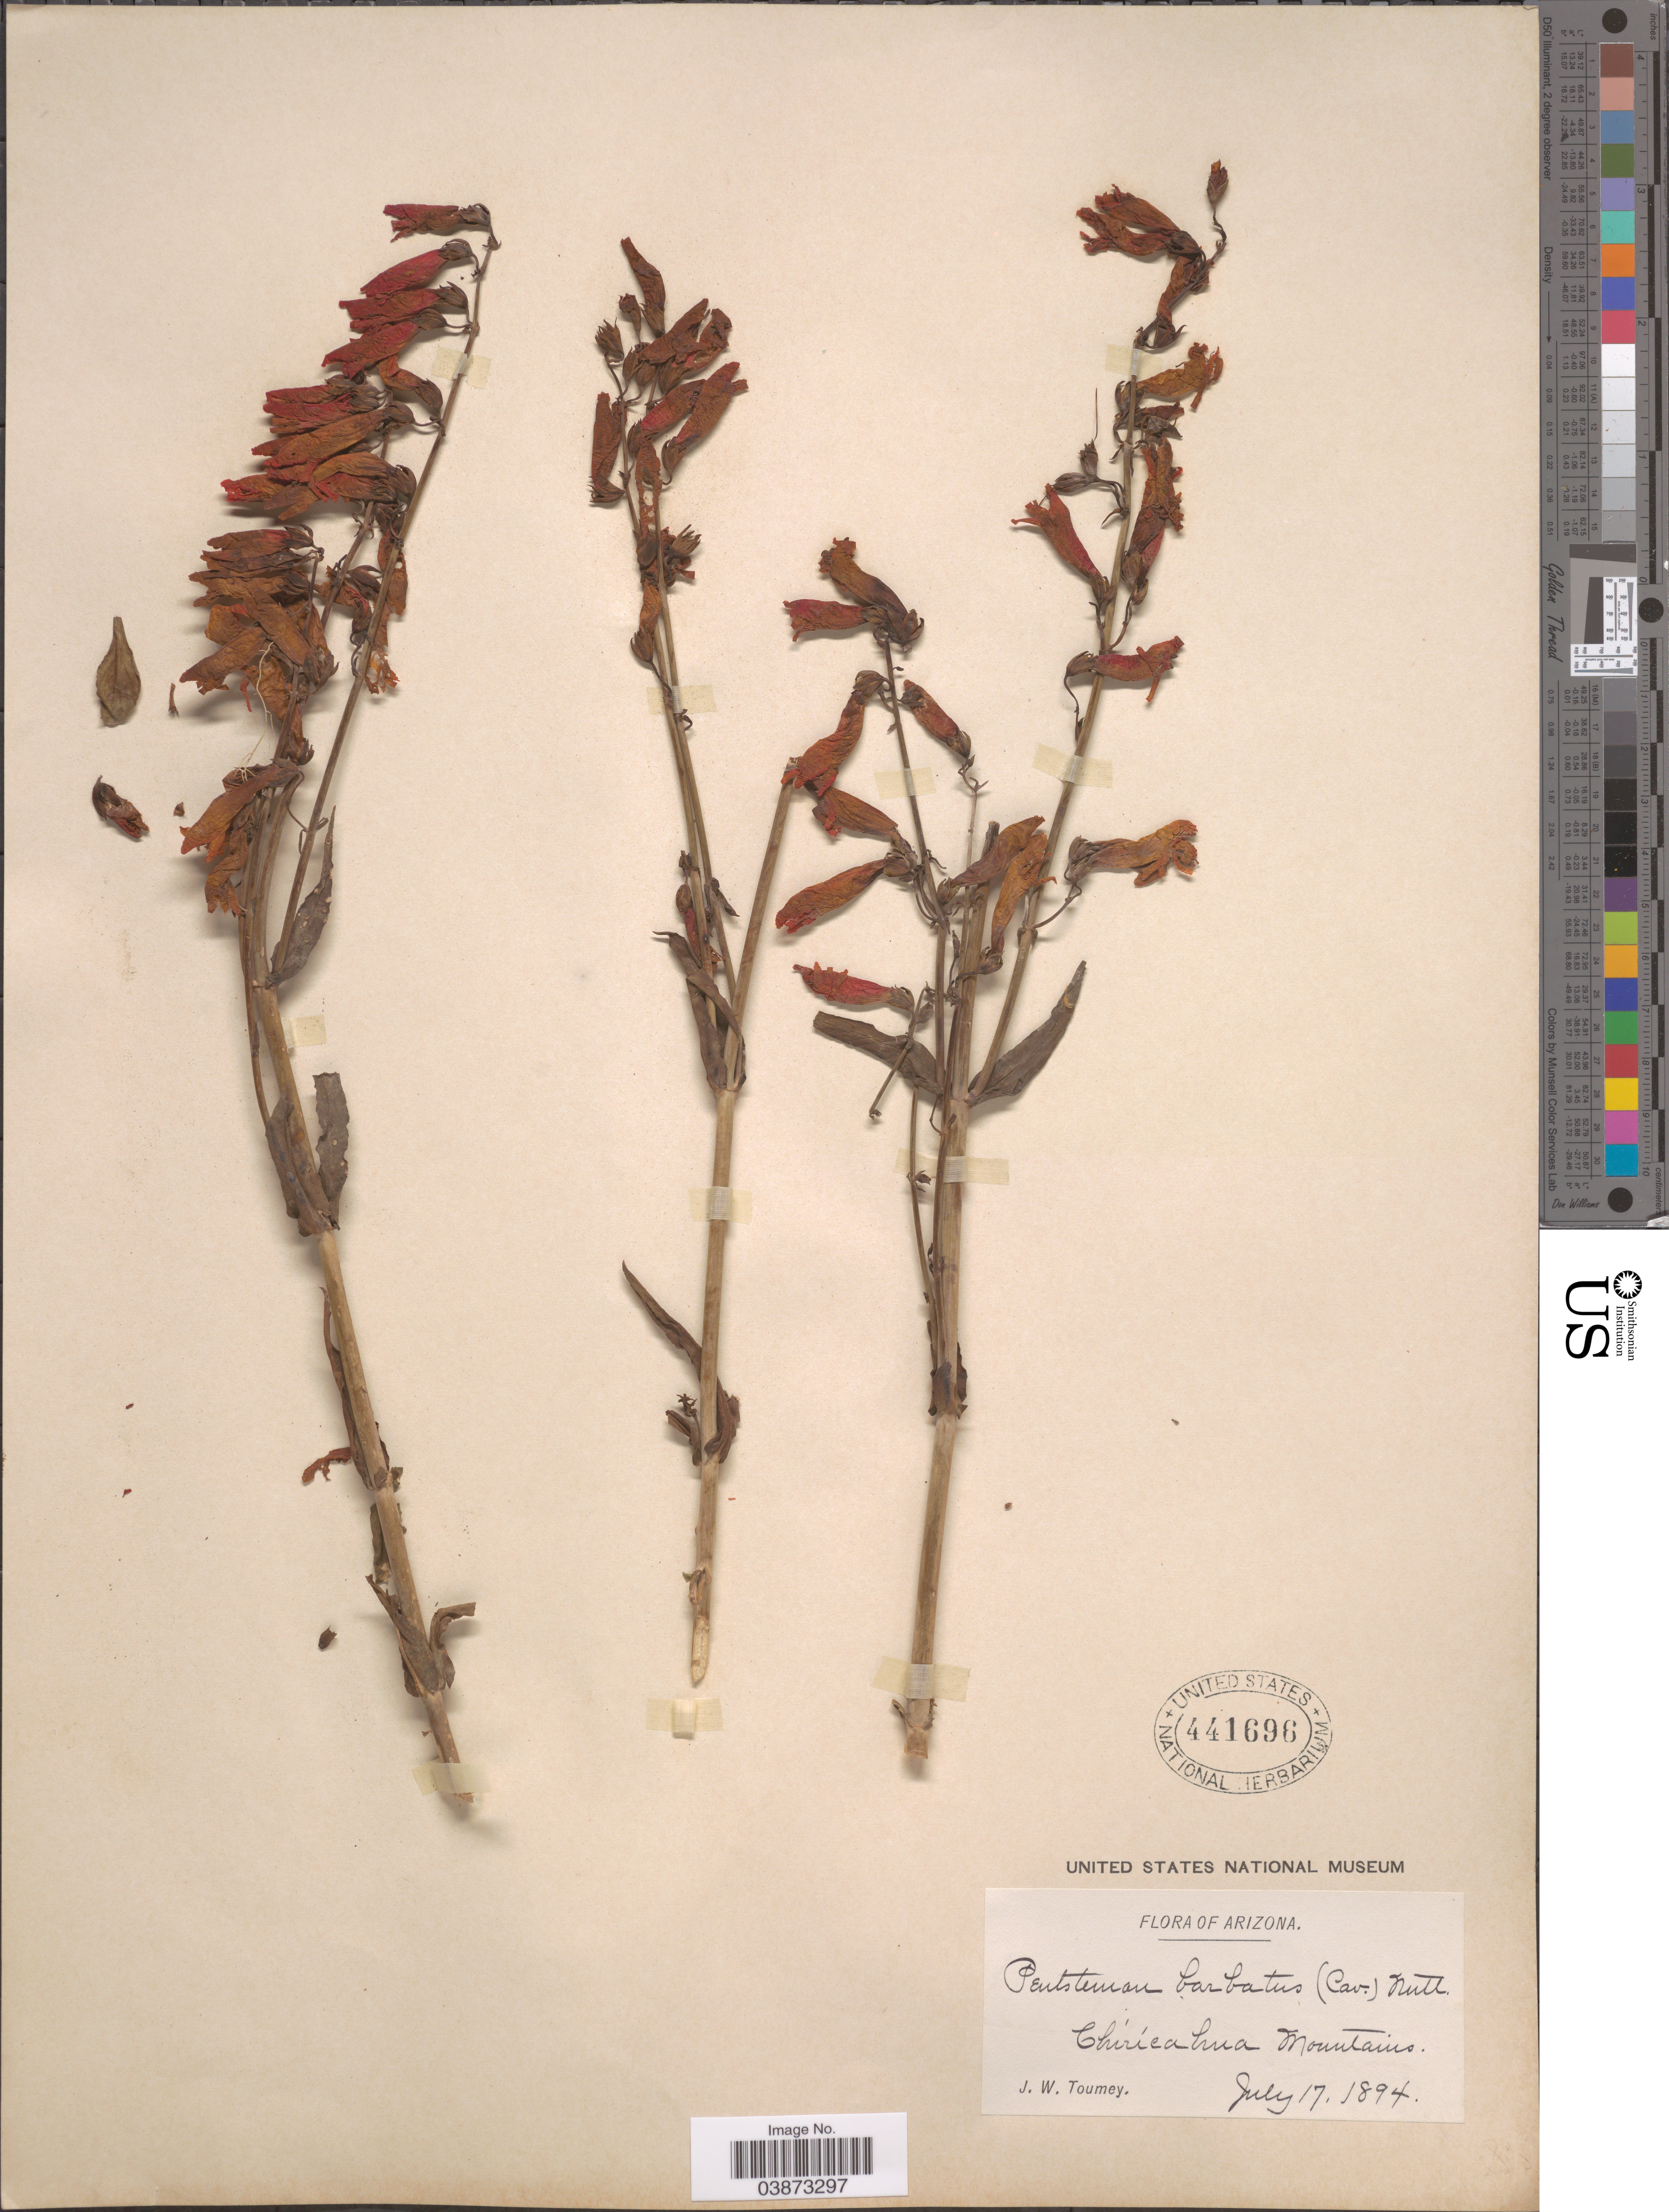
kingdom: Plantae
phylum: Tracheophyta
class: Magnoliopsida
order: Lamiales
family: Plantaginaceae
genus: Penstemon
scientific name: Penstemon barbatus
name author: (Cav.) Roth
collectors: J. W. Toumey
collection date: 1894-07-17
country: United States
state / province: Arizona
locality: Chiricahua Mountains.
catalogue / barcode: US 441696